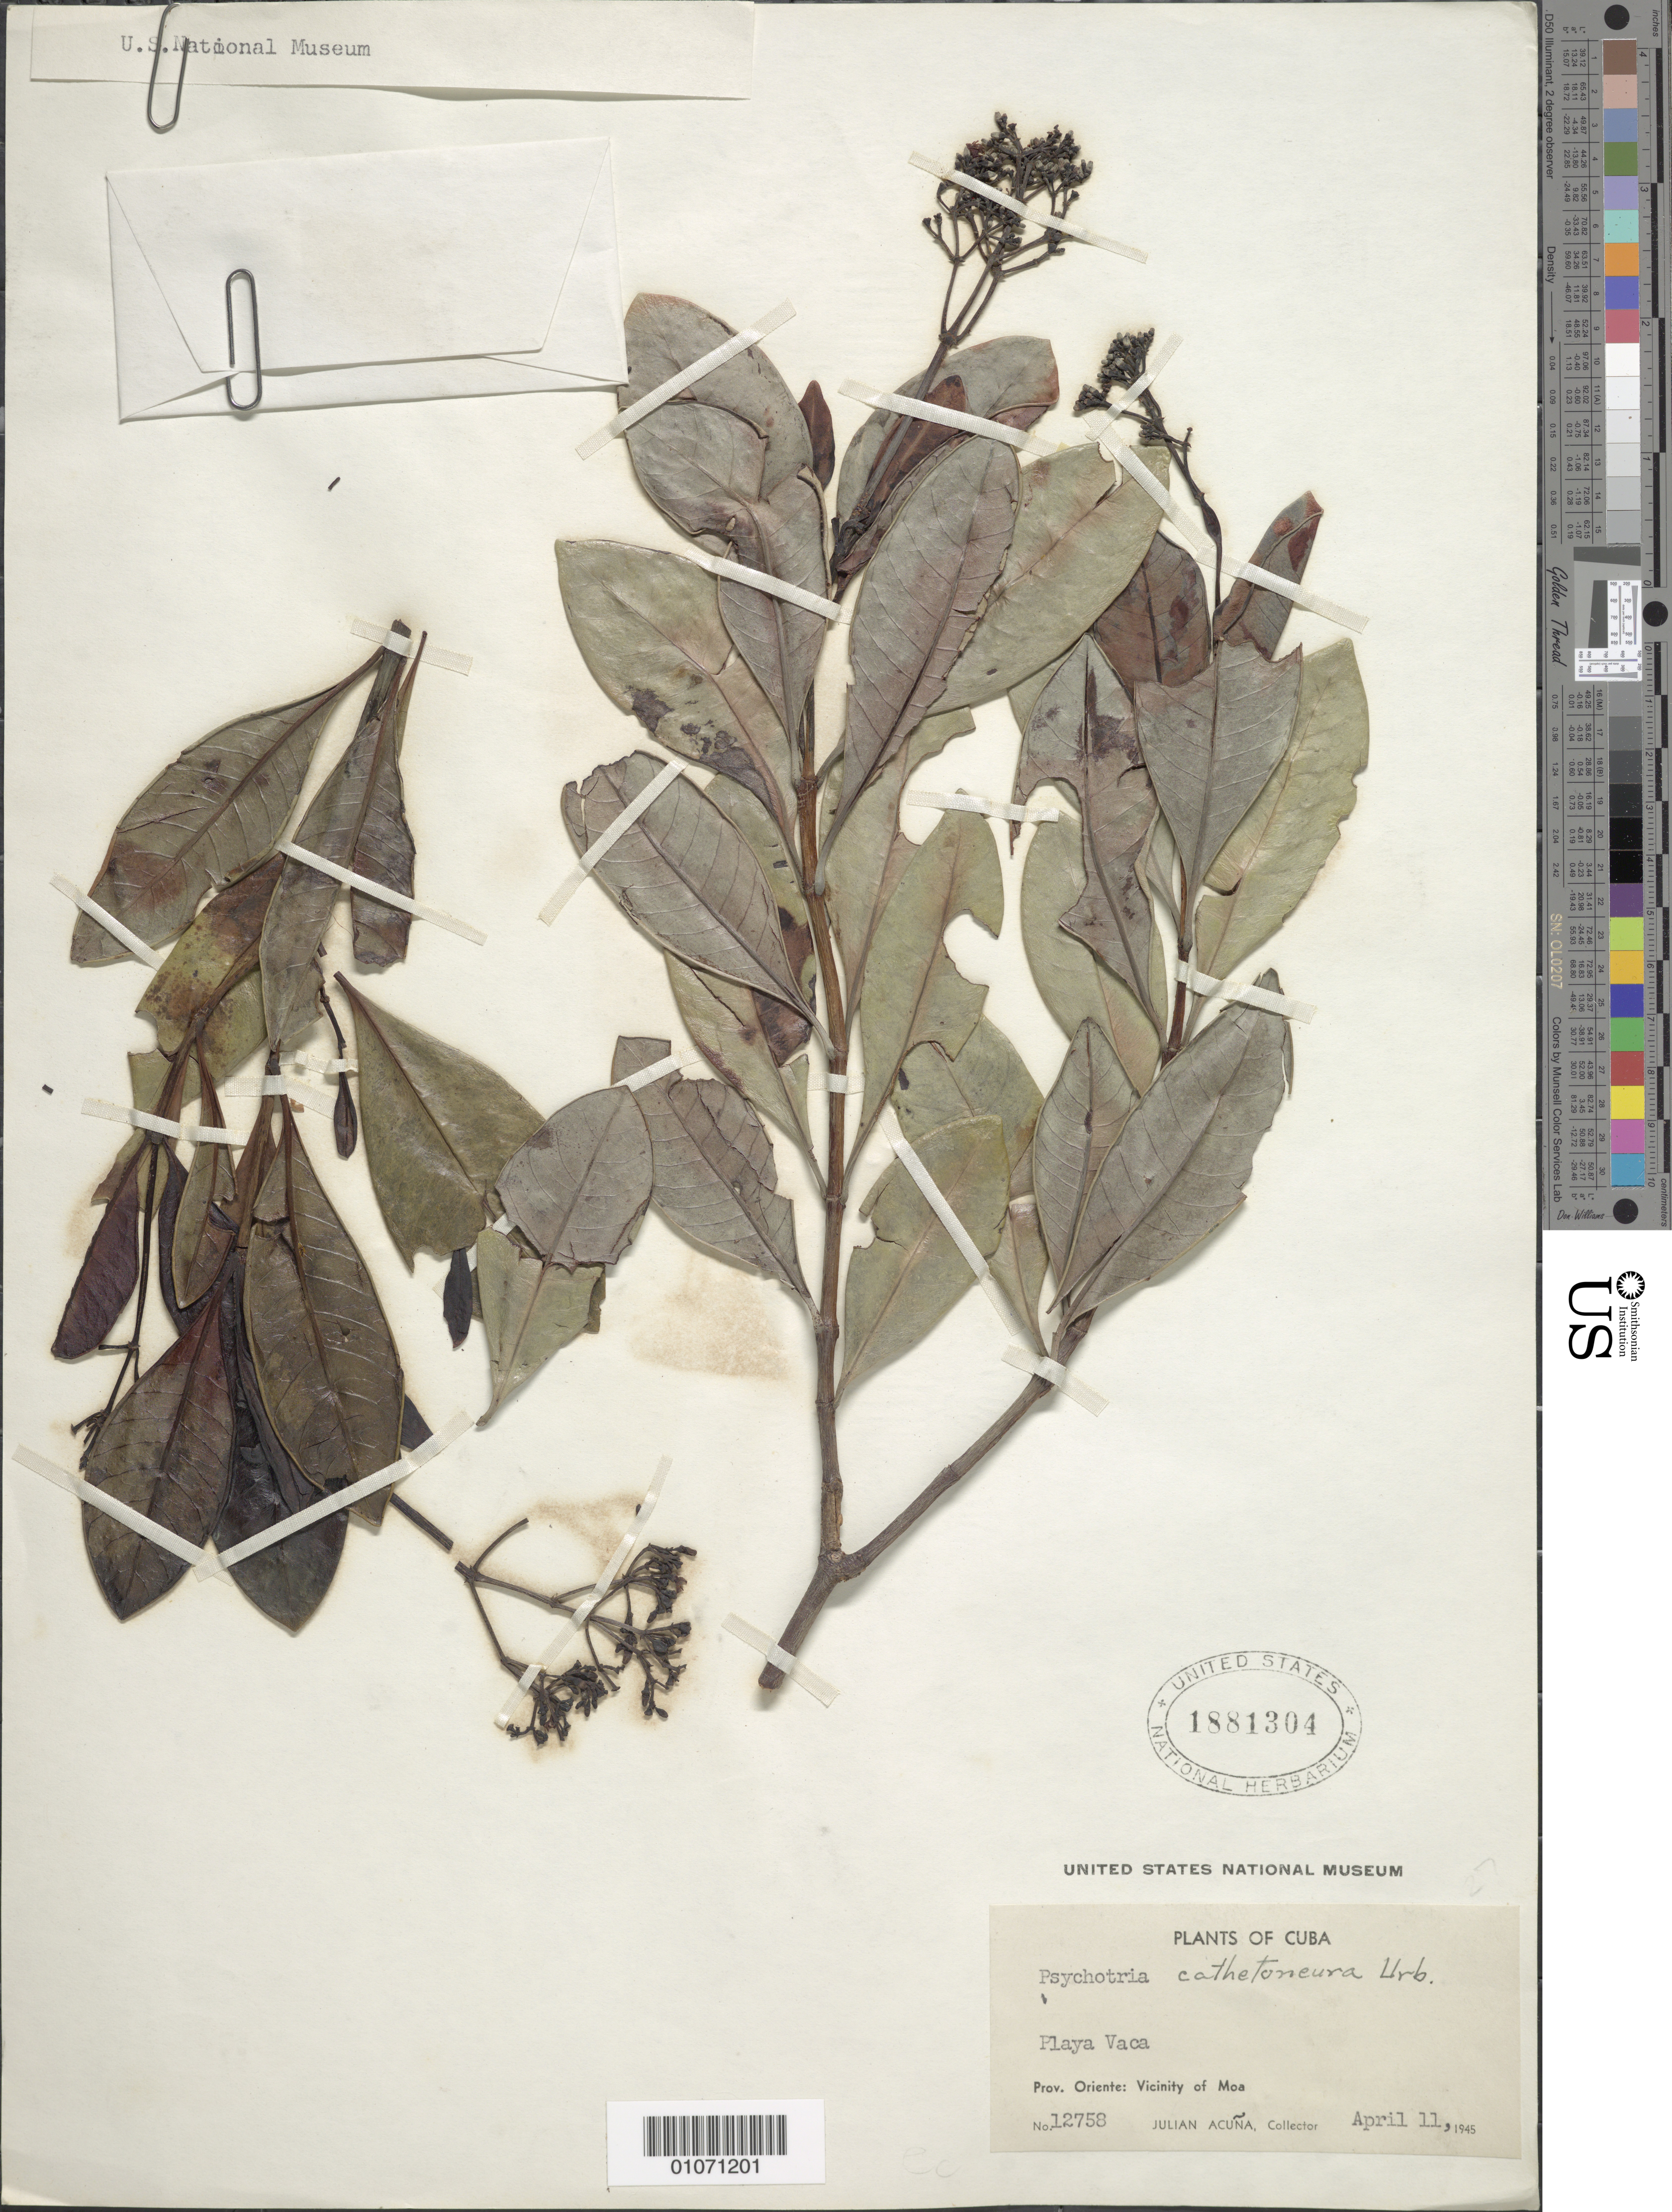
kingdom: Plantae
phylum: Tracheophyta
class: Magnoliopsida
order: Gentianales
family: Rubiaceae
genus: Psychotria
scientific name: Psychotria cathetoneura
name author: Urb.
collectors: J. Acuña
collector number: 12758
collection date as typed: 11 Apr 1945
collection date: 1945-04-11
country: Cuba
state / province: Holguín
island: Cuba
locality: Moa vicinity; Playa Vaca [Oriente]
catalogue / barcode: US 1881304